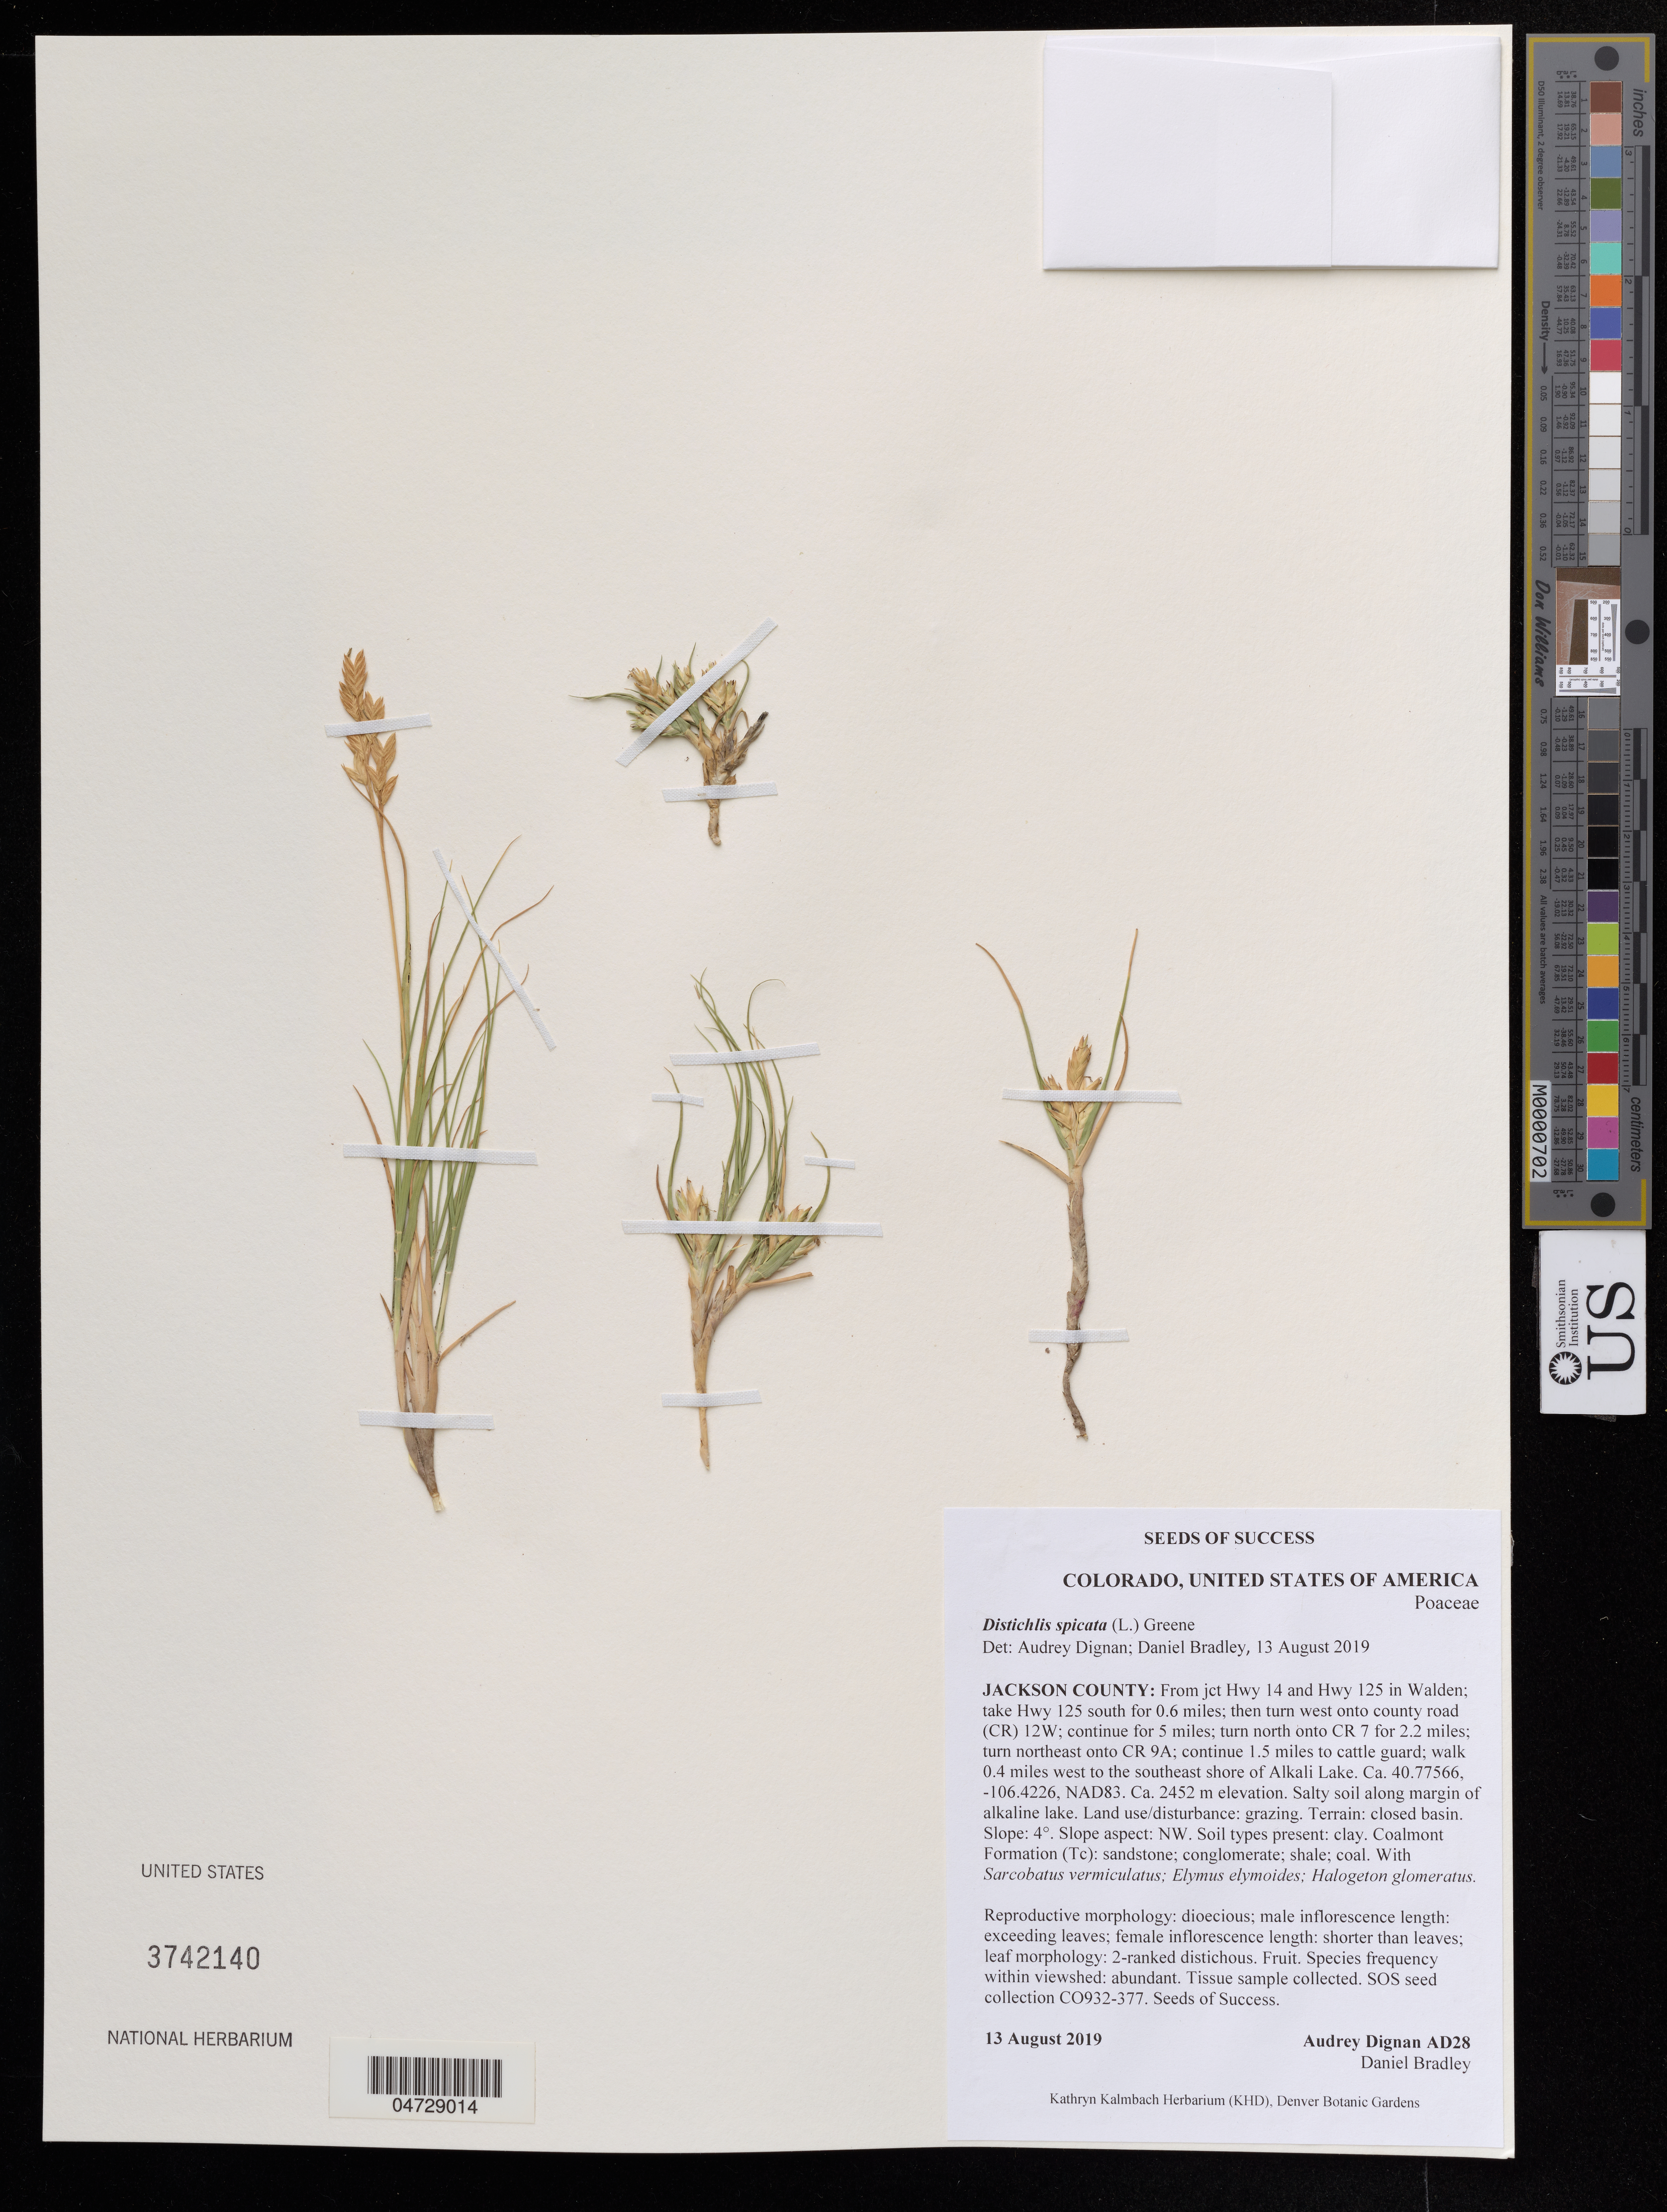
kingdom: Plantae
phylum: Tracheophyta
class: Liliopsida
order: Poales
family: Poaceae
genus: Distichlis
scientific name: Distichlis spicata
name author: (L.) Greene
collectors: A. Dignan & D. Bradley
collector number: AD28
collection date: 2019-08-13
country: United States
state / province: Colorado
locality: Jackson County: From jct Hwy 14 and Hwy 125 in Walden; take Hwy 125 south for 0.6 miles; then turn west onto county road 12W; continue for 5 miles; turn north onto CR 7 for 2.2 miles; turn northeast onto CR 0A; continue 1.5 miles to cattle guard; walk 0.4 miles west to the southeast shore of Alkali Lake.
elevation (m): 2452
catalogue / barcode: US 3742140